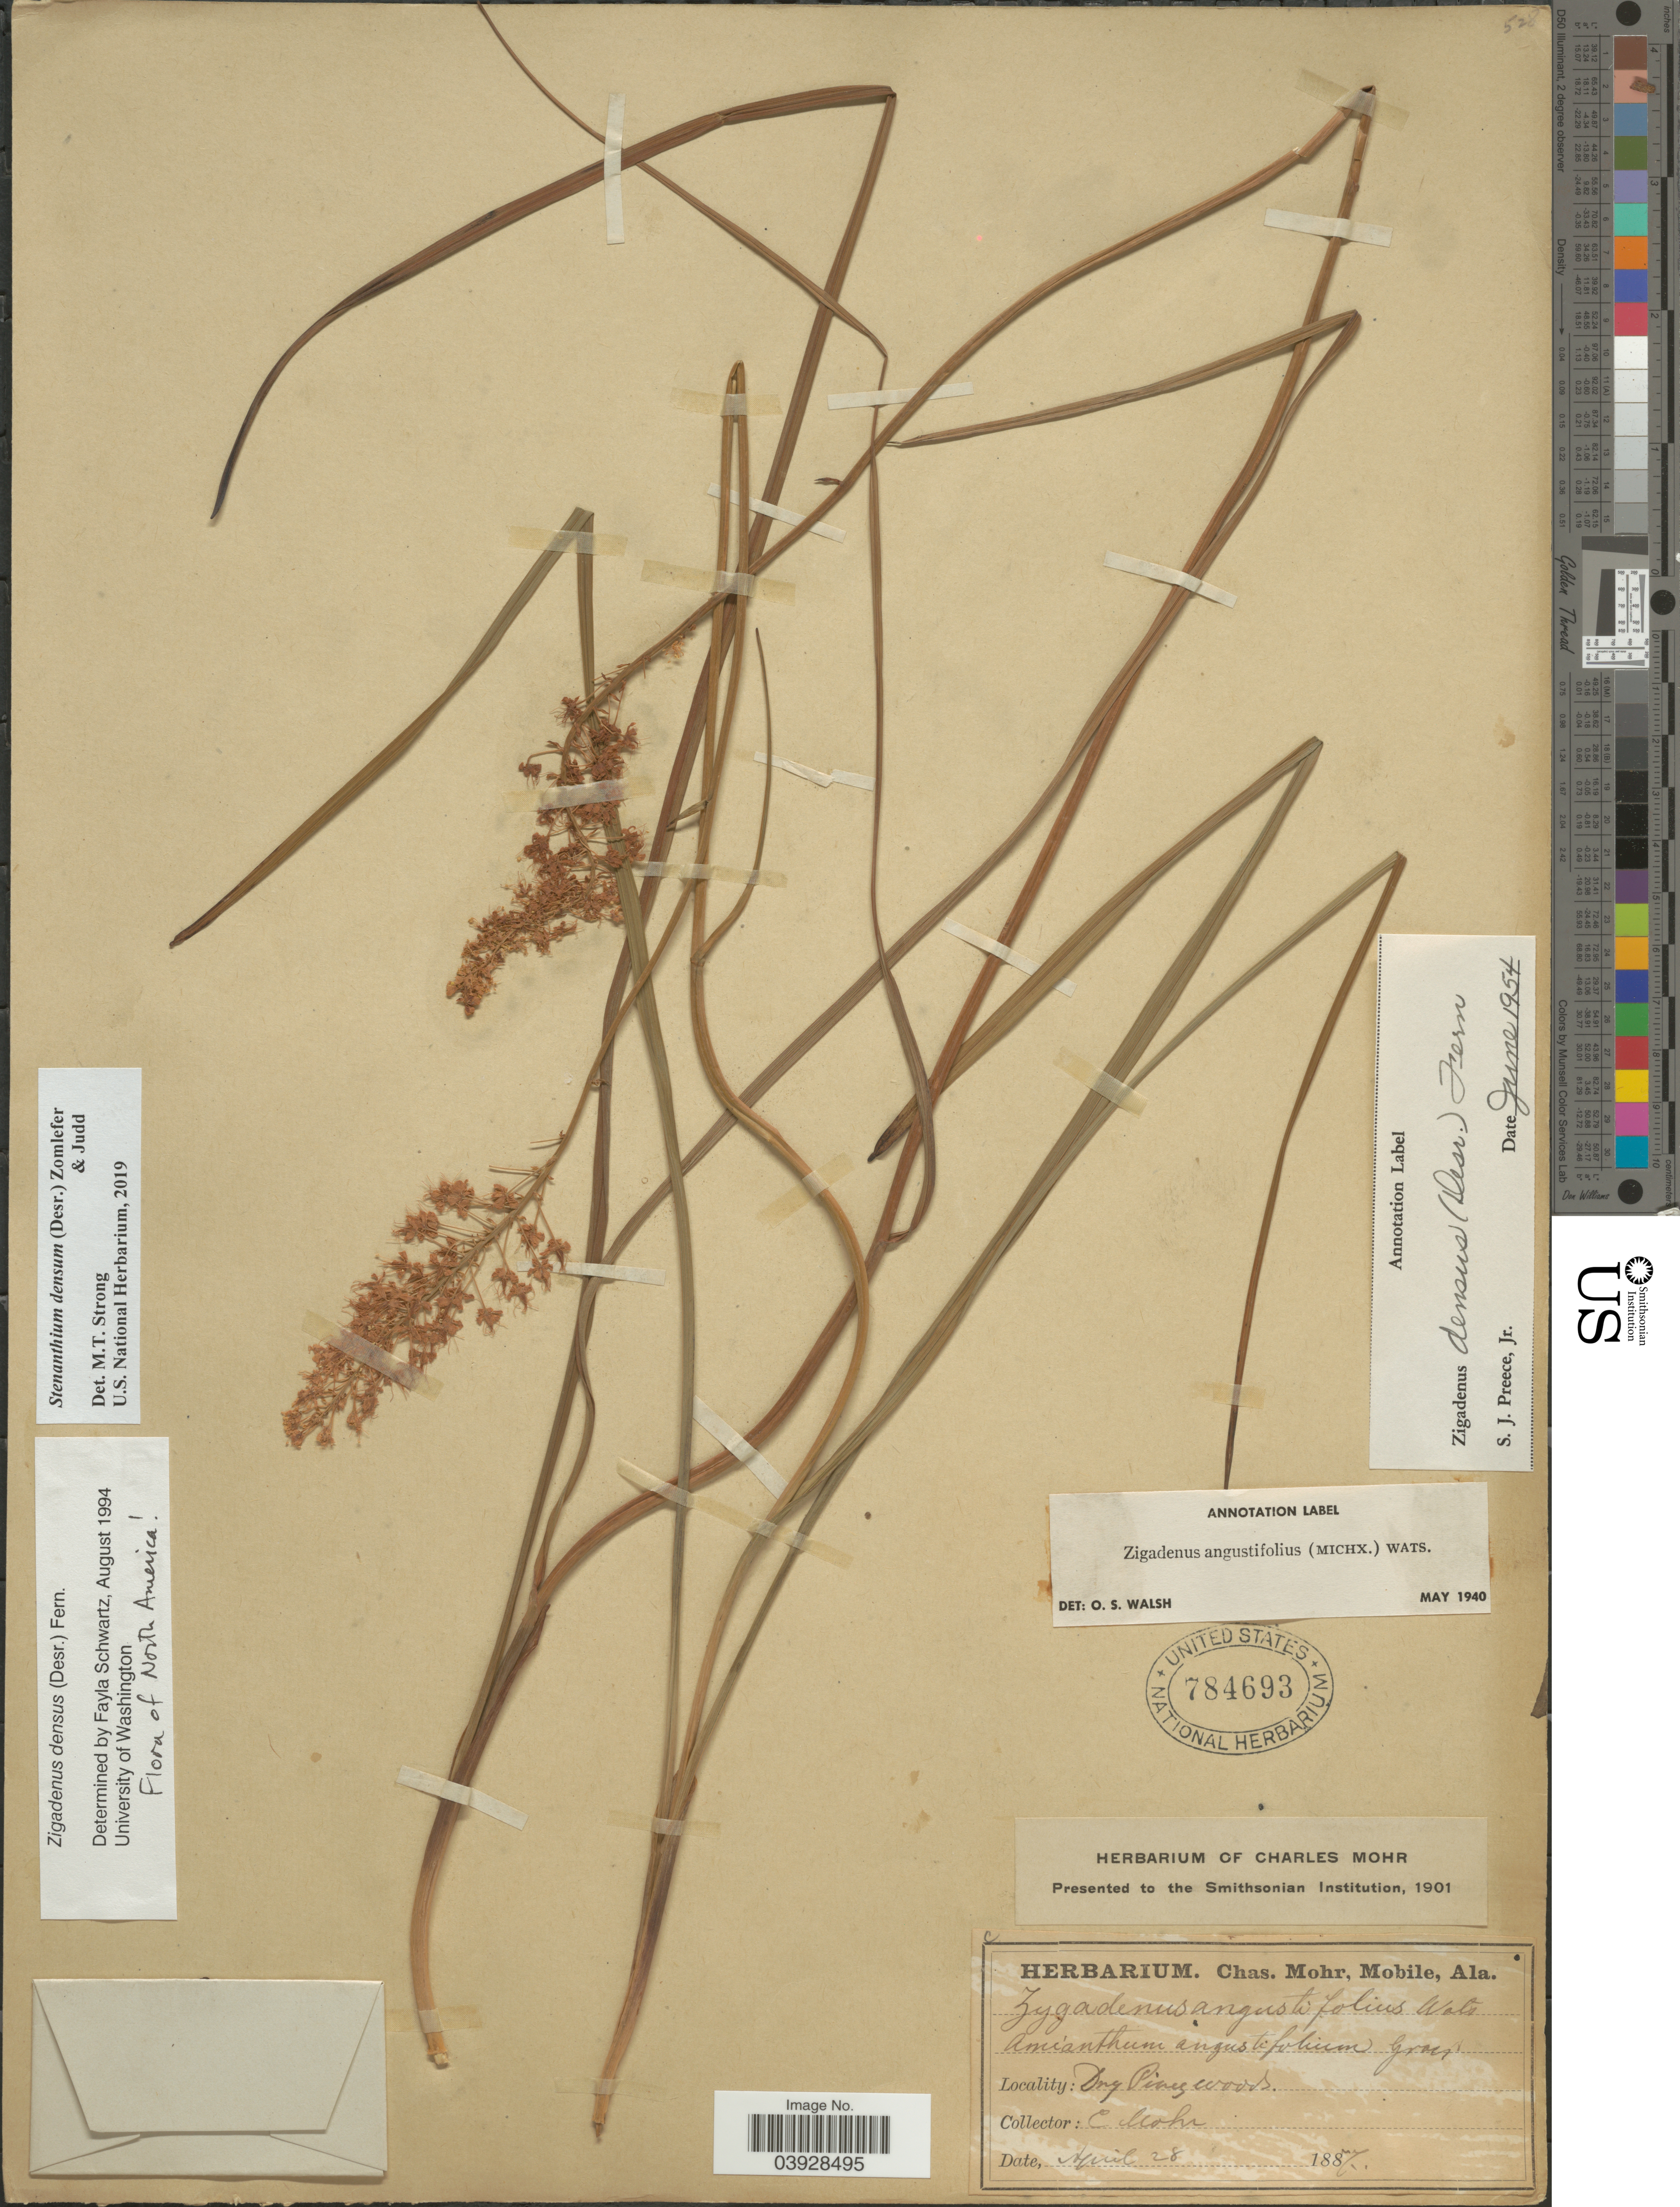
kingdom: Plantae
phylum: Tracheophyta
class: Liliopsida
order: Liliales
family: Melanthiaceae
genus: Stenanthium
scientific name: Stenanthium densum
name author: (Desr.) Zomlefer & Judd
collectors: Mohr, C. T. (herbarium)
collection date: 1887-04-28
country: United States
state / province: Alabama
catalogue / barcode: US 784693